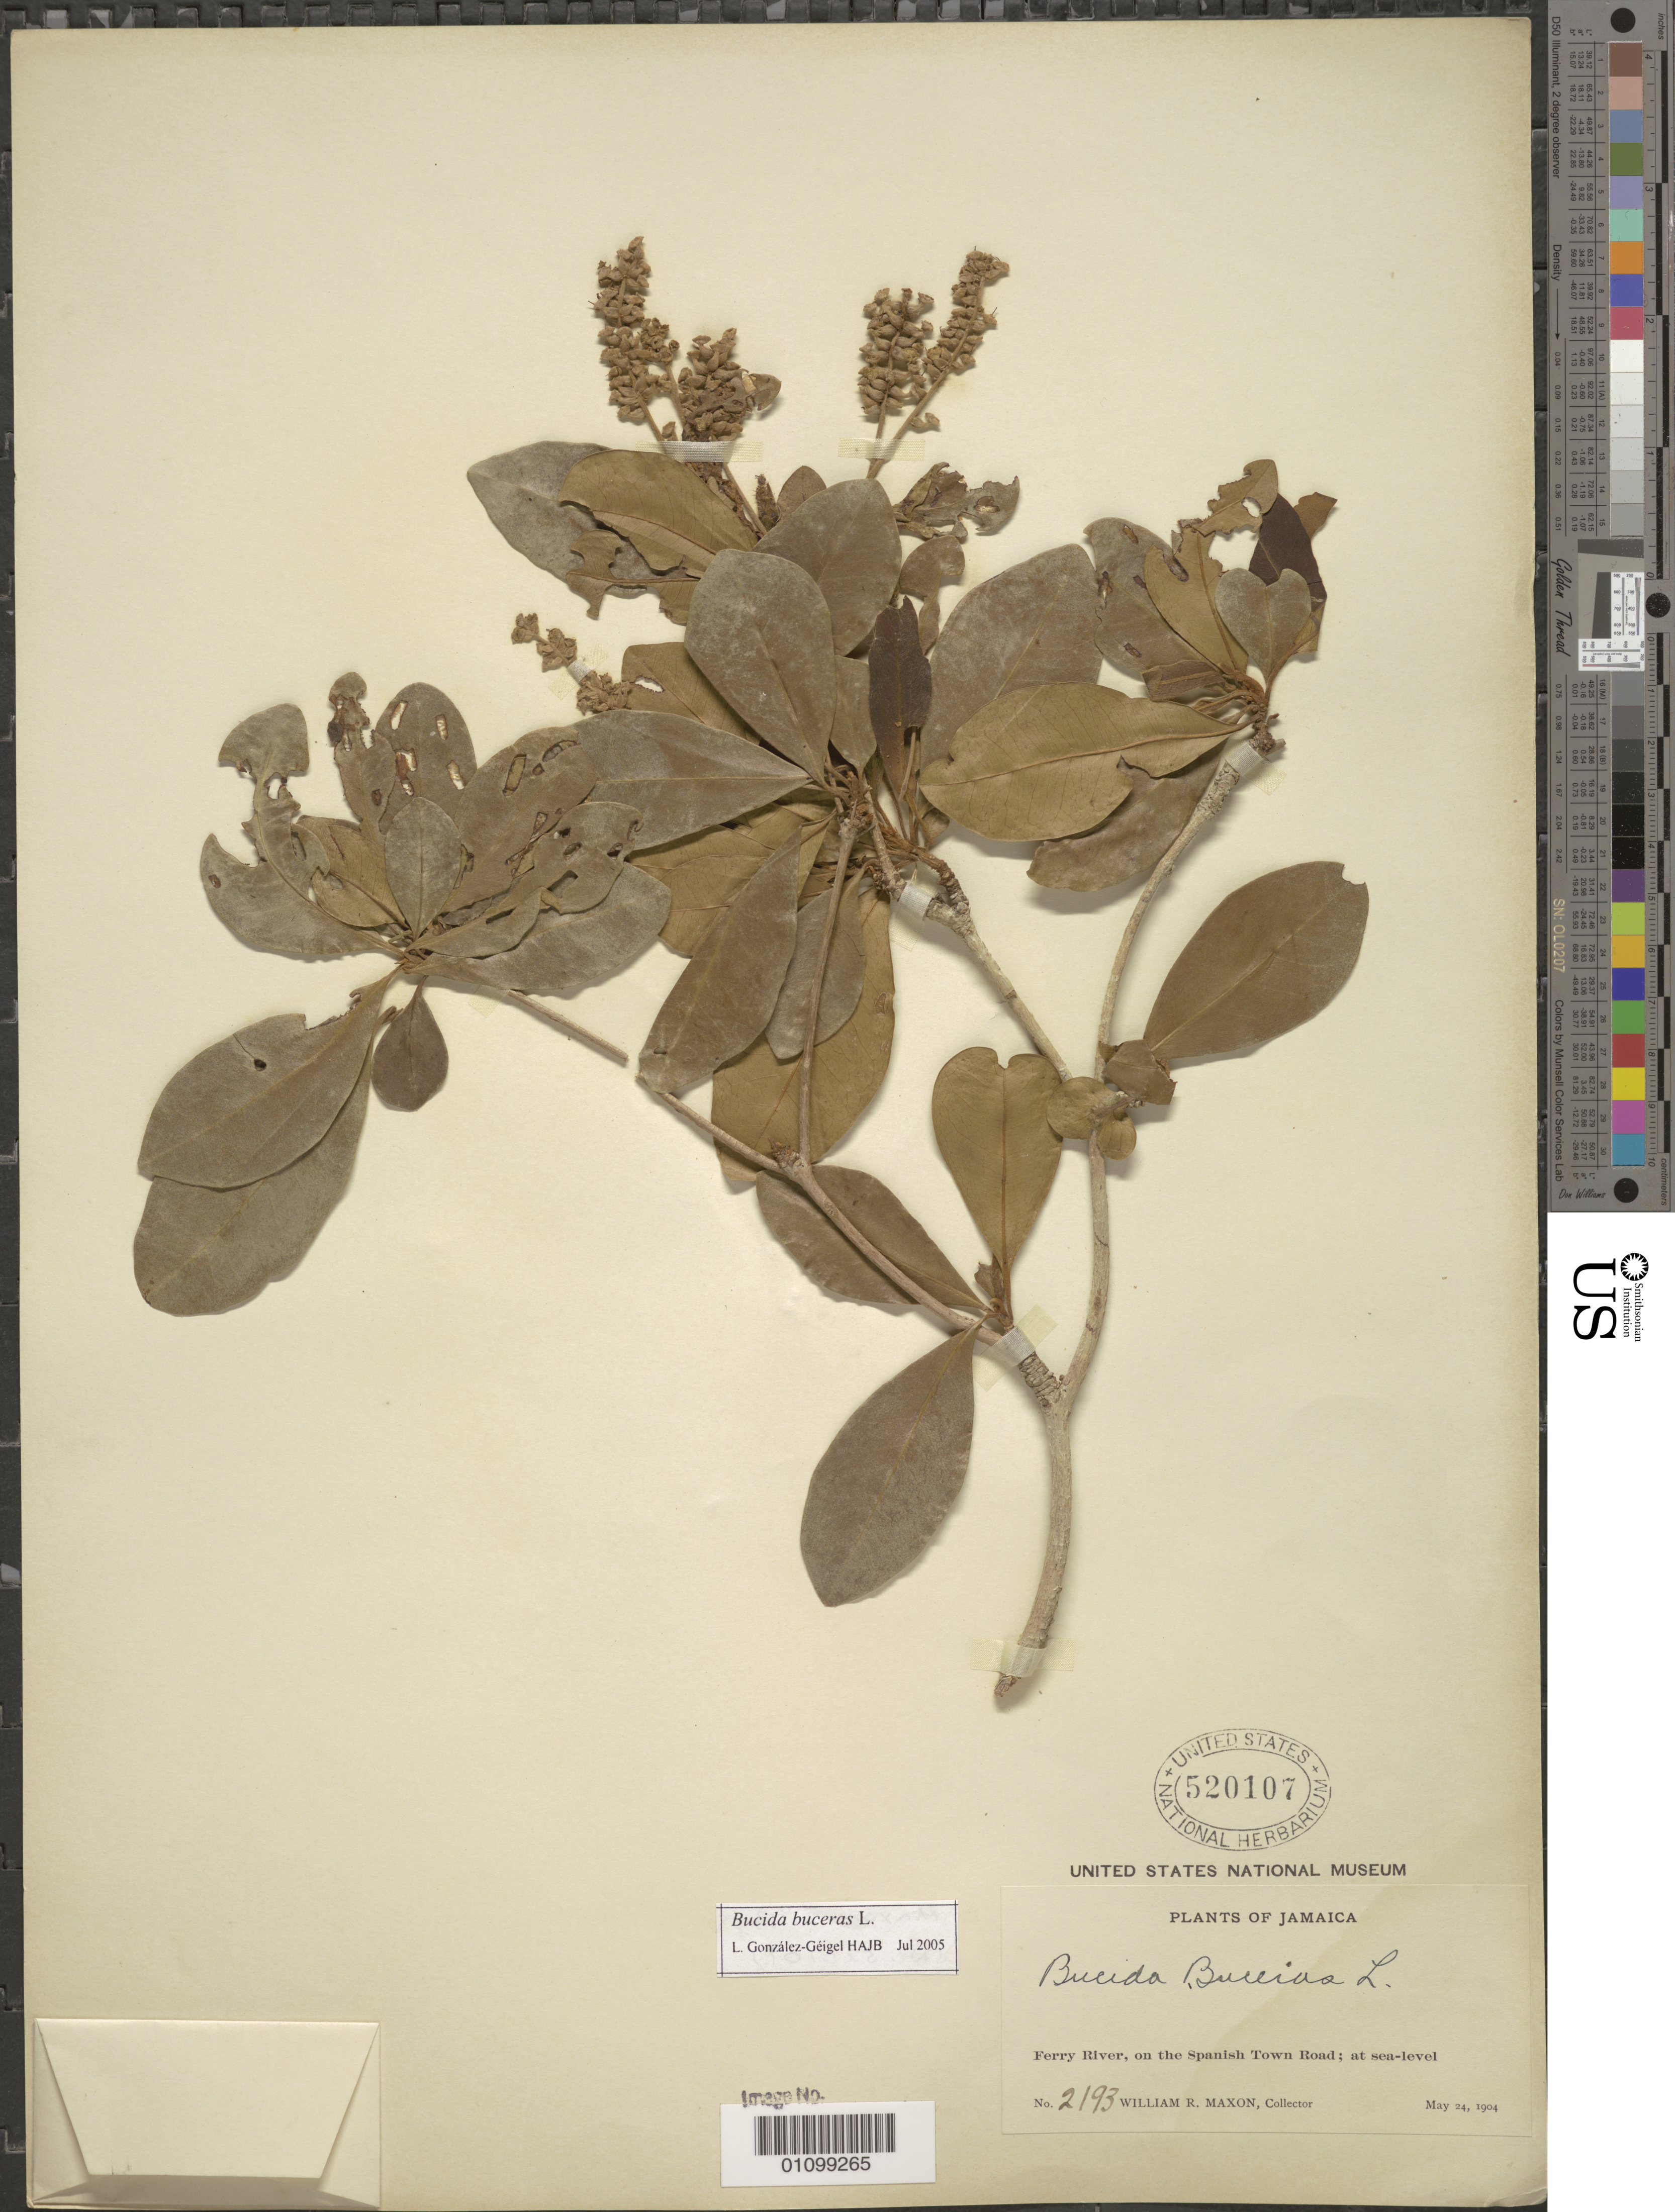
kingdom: Plantae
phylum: Tracheophyta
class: Magnoliopsida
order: Myrtales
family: Combretaceae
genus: Terminalia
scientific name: Terminalia buceras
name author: (L.) C. Wright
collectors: W. R. Maxon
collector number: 2193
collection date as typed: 24 May 1904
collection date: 1904-05-24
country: Jamaica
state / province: Saint Catherine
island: Jamaica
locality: Ferry River, on the Spanish Town Road.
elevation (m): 0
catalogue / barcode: US 520107